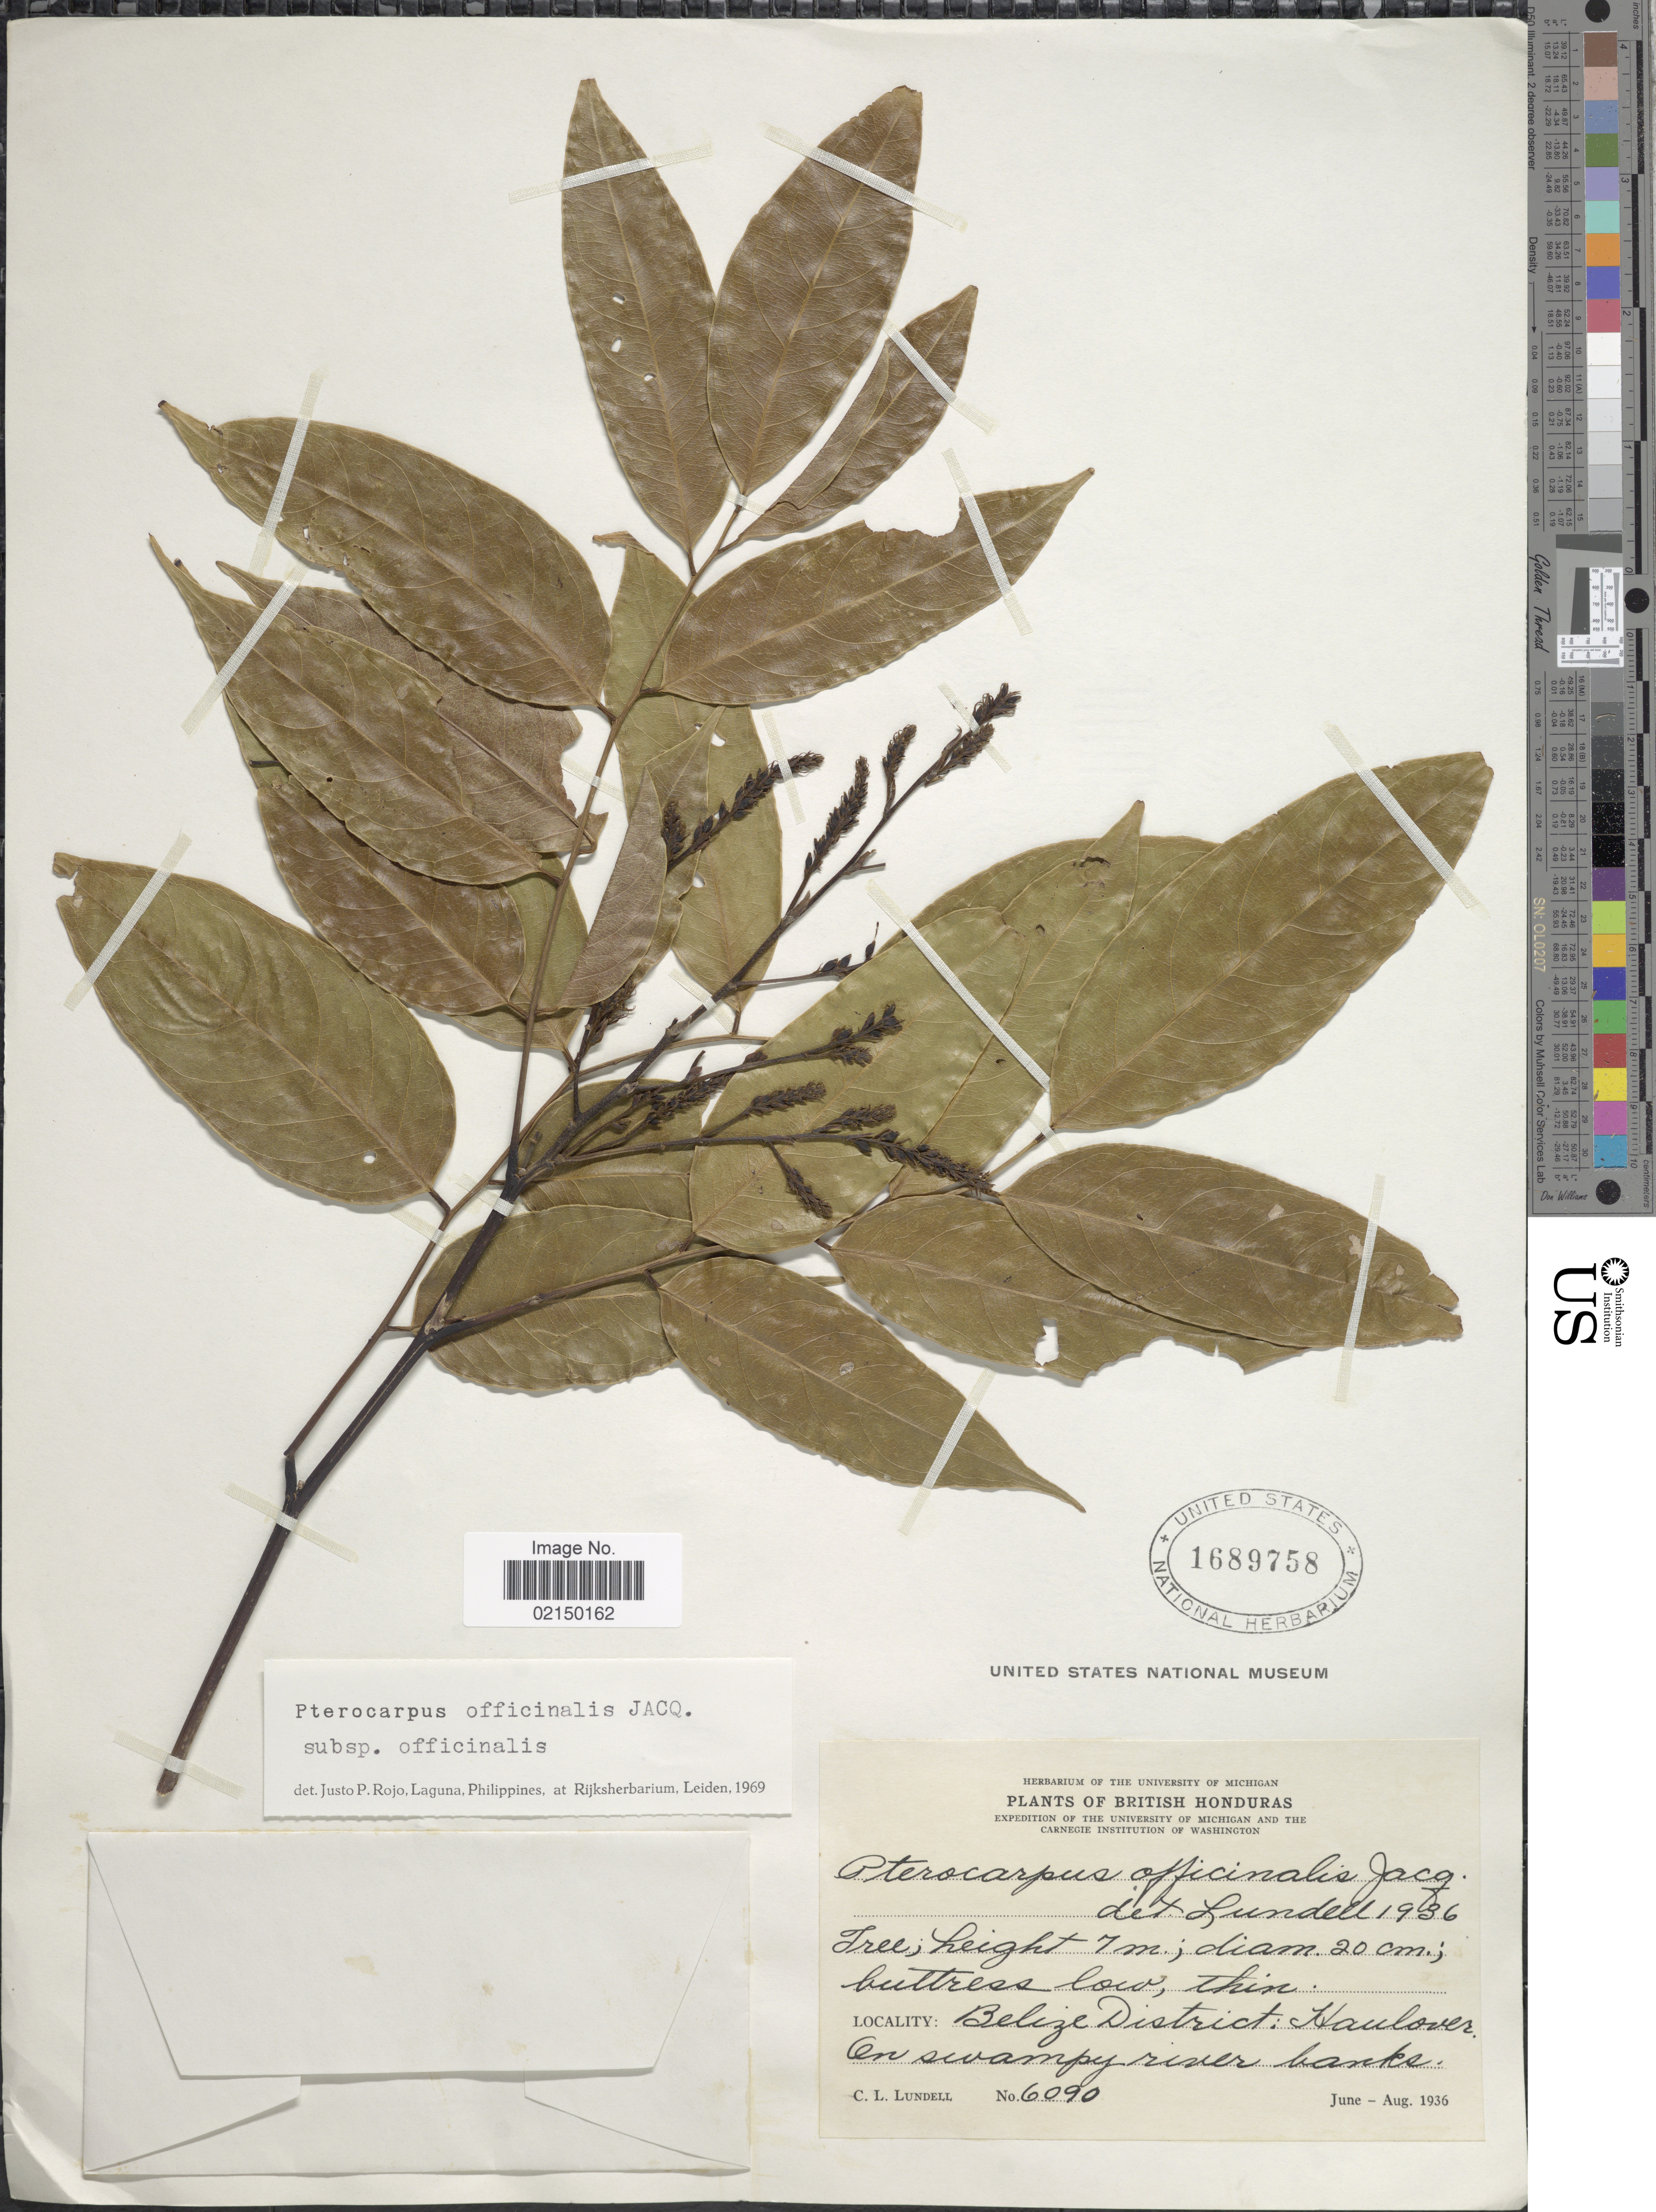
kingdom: Plantae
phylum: Tracheophyta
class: Magnoliopsida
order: Fabales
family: Fabaceae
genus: Pterocarpus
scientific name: Pterocarpus officinalis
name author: Jacq.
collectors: C. L. Lundell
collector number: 6090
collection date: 1936-06/1936-08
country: Belize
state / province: Belize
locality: Belize District: Haulover on swampy river banks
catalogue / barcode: US 1689758